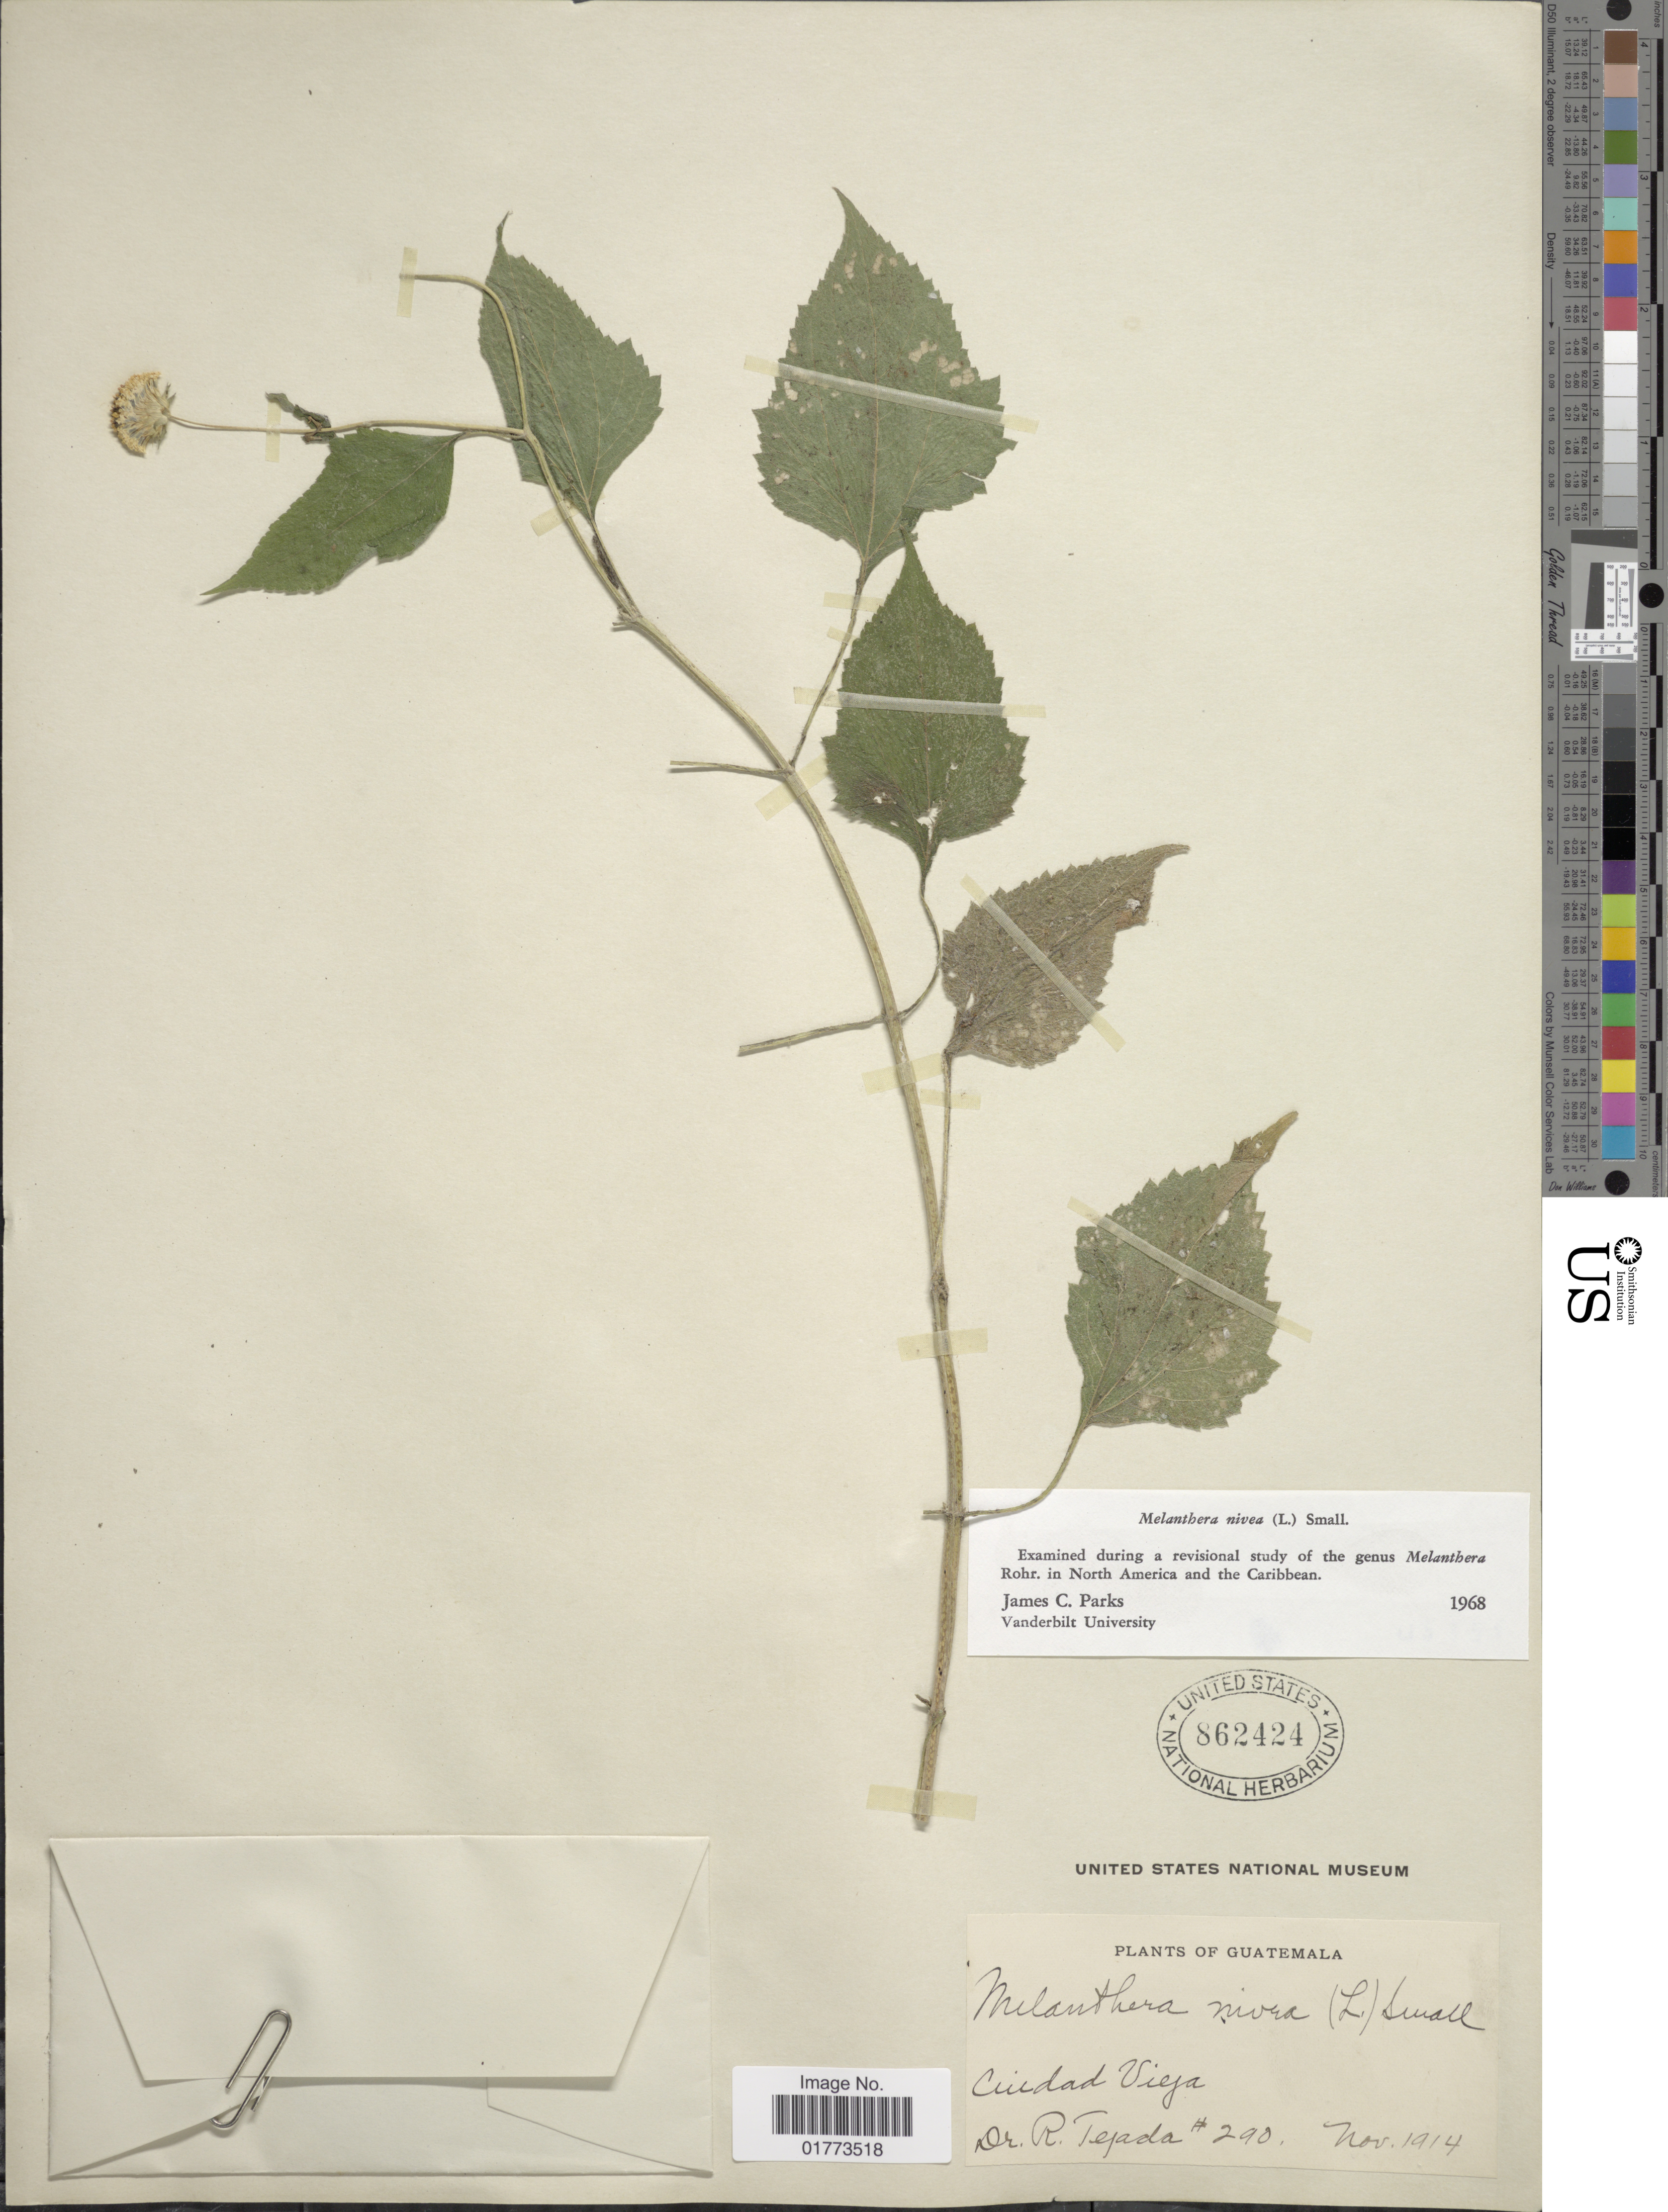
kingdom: Plantae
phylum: Tracheophyta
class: Magnoliopsida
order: Asterales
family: Asteraceae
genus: Melanthera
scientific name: Melanthera nivea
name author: (L.) Small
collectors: R. Tejada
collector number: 290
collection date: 1914-11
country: Guatemala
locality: Ciudad Vieja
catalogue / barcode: US 862424